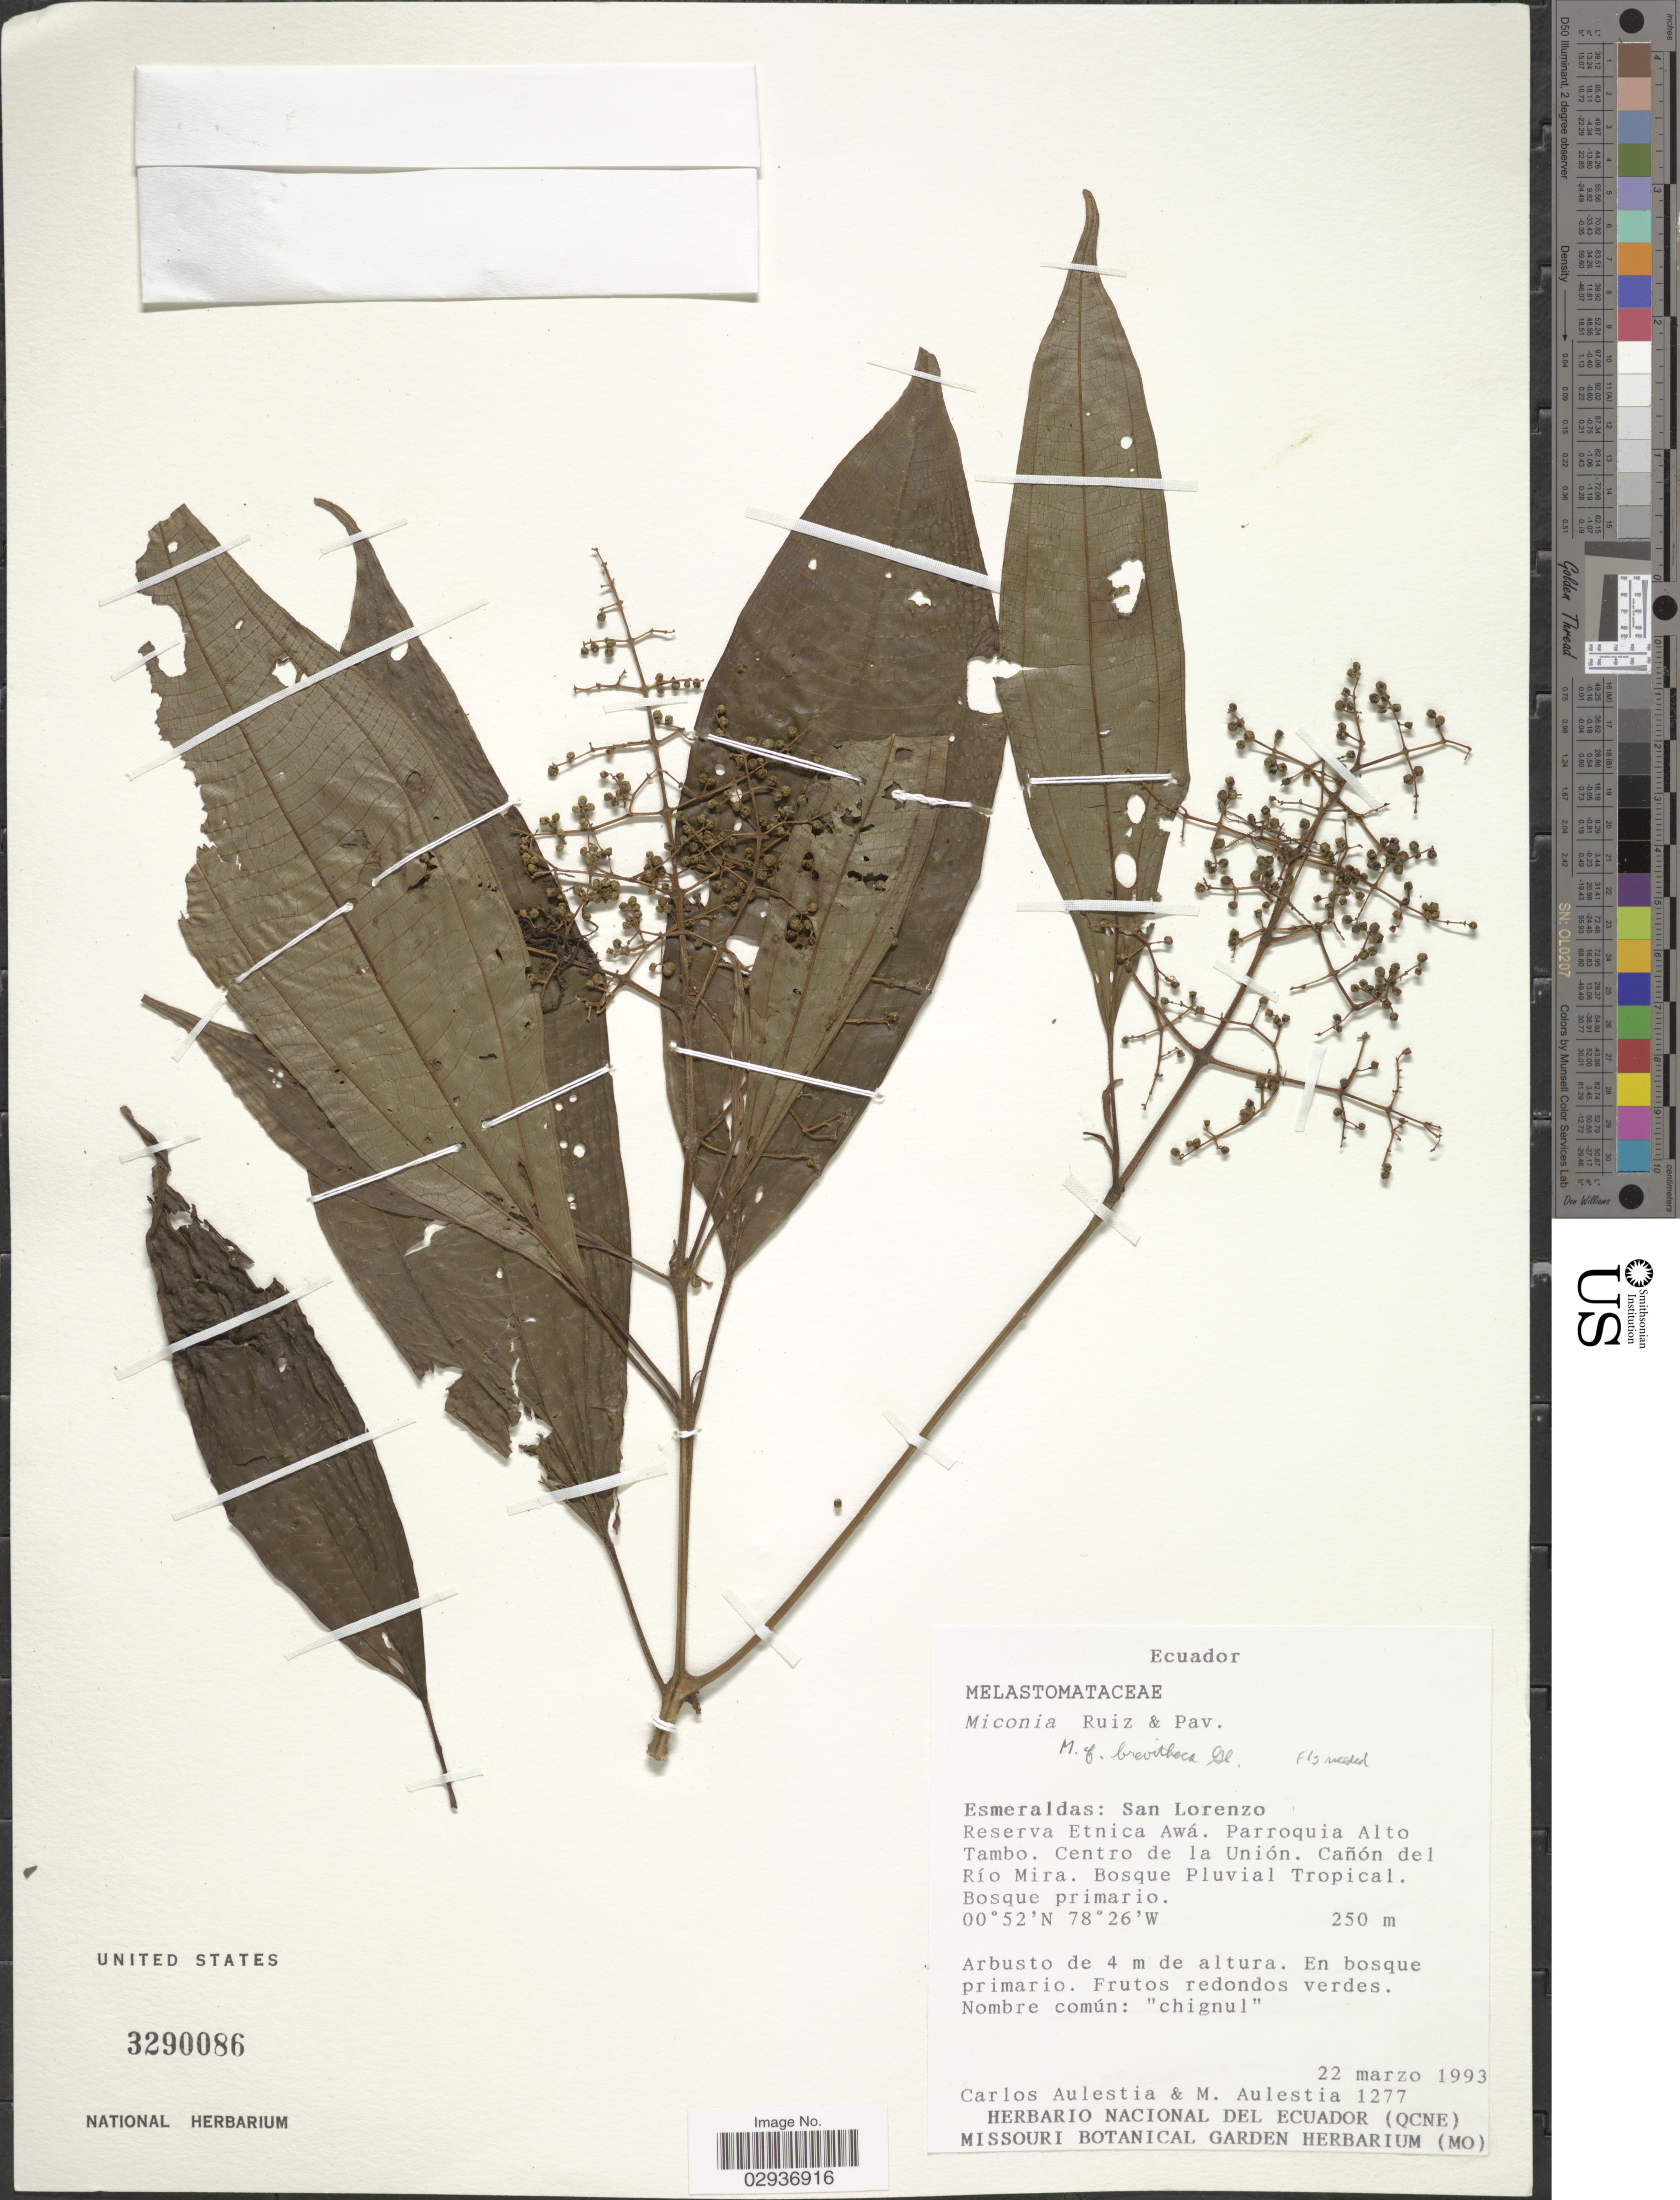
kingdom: Plantae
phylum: Tracheophyta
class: Magnoliopsida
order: Myrtales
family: Melastomataceae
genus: Miconia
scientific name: Miconia brevitheca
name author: Gleason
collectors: C. Aulestia & M. Aulestia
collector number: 1277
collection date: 1993-03-22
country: Ecuador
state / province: Esmeraldas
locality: San Lorenzo. Reserva Etnica Awá. Parroquia Alto Tambo. Centro de la Unión. Cañon del Río Mira.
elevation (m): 250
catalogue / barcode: US 3290086